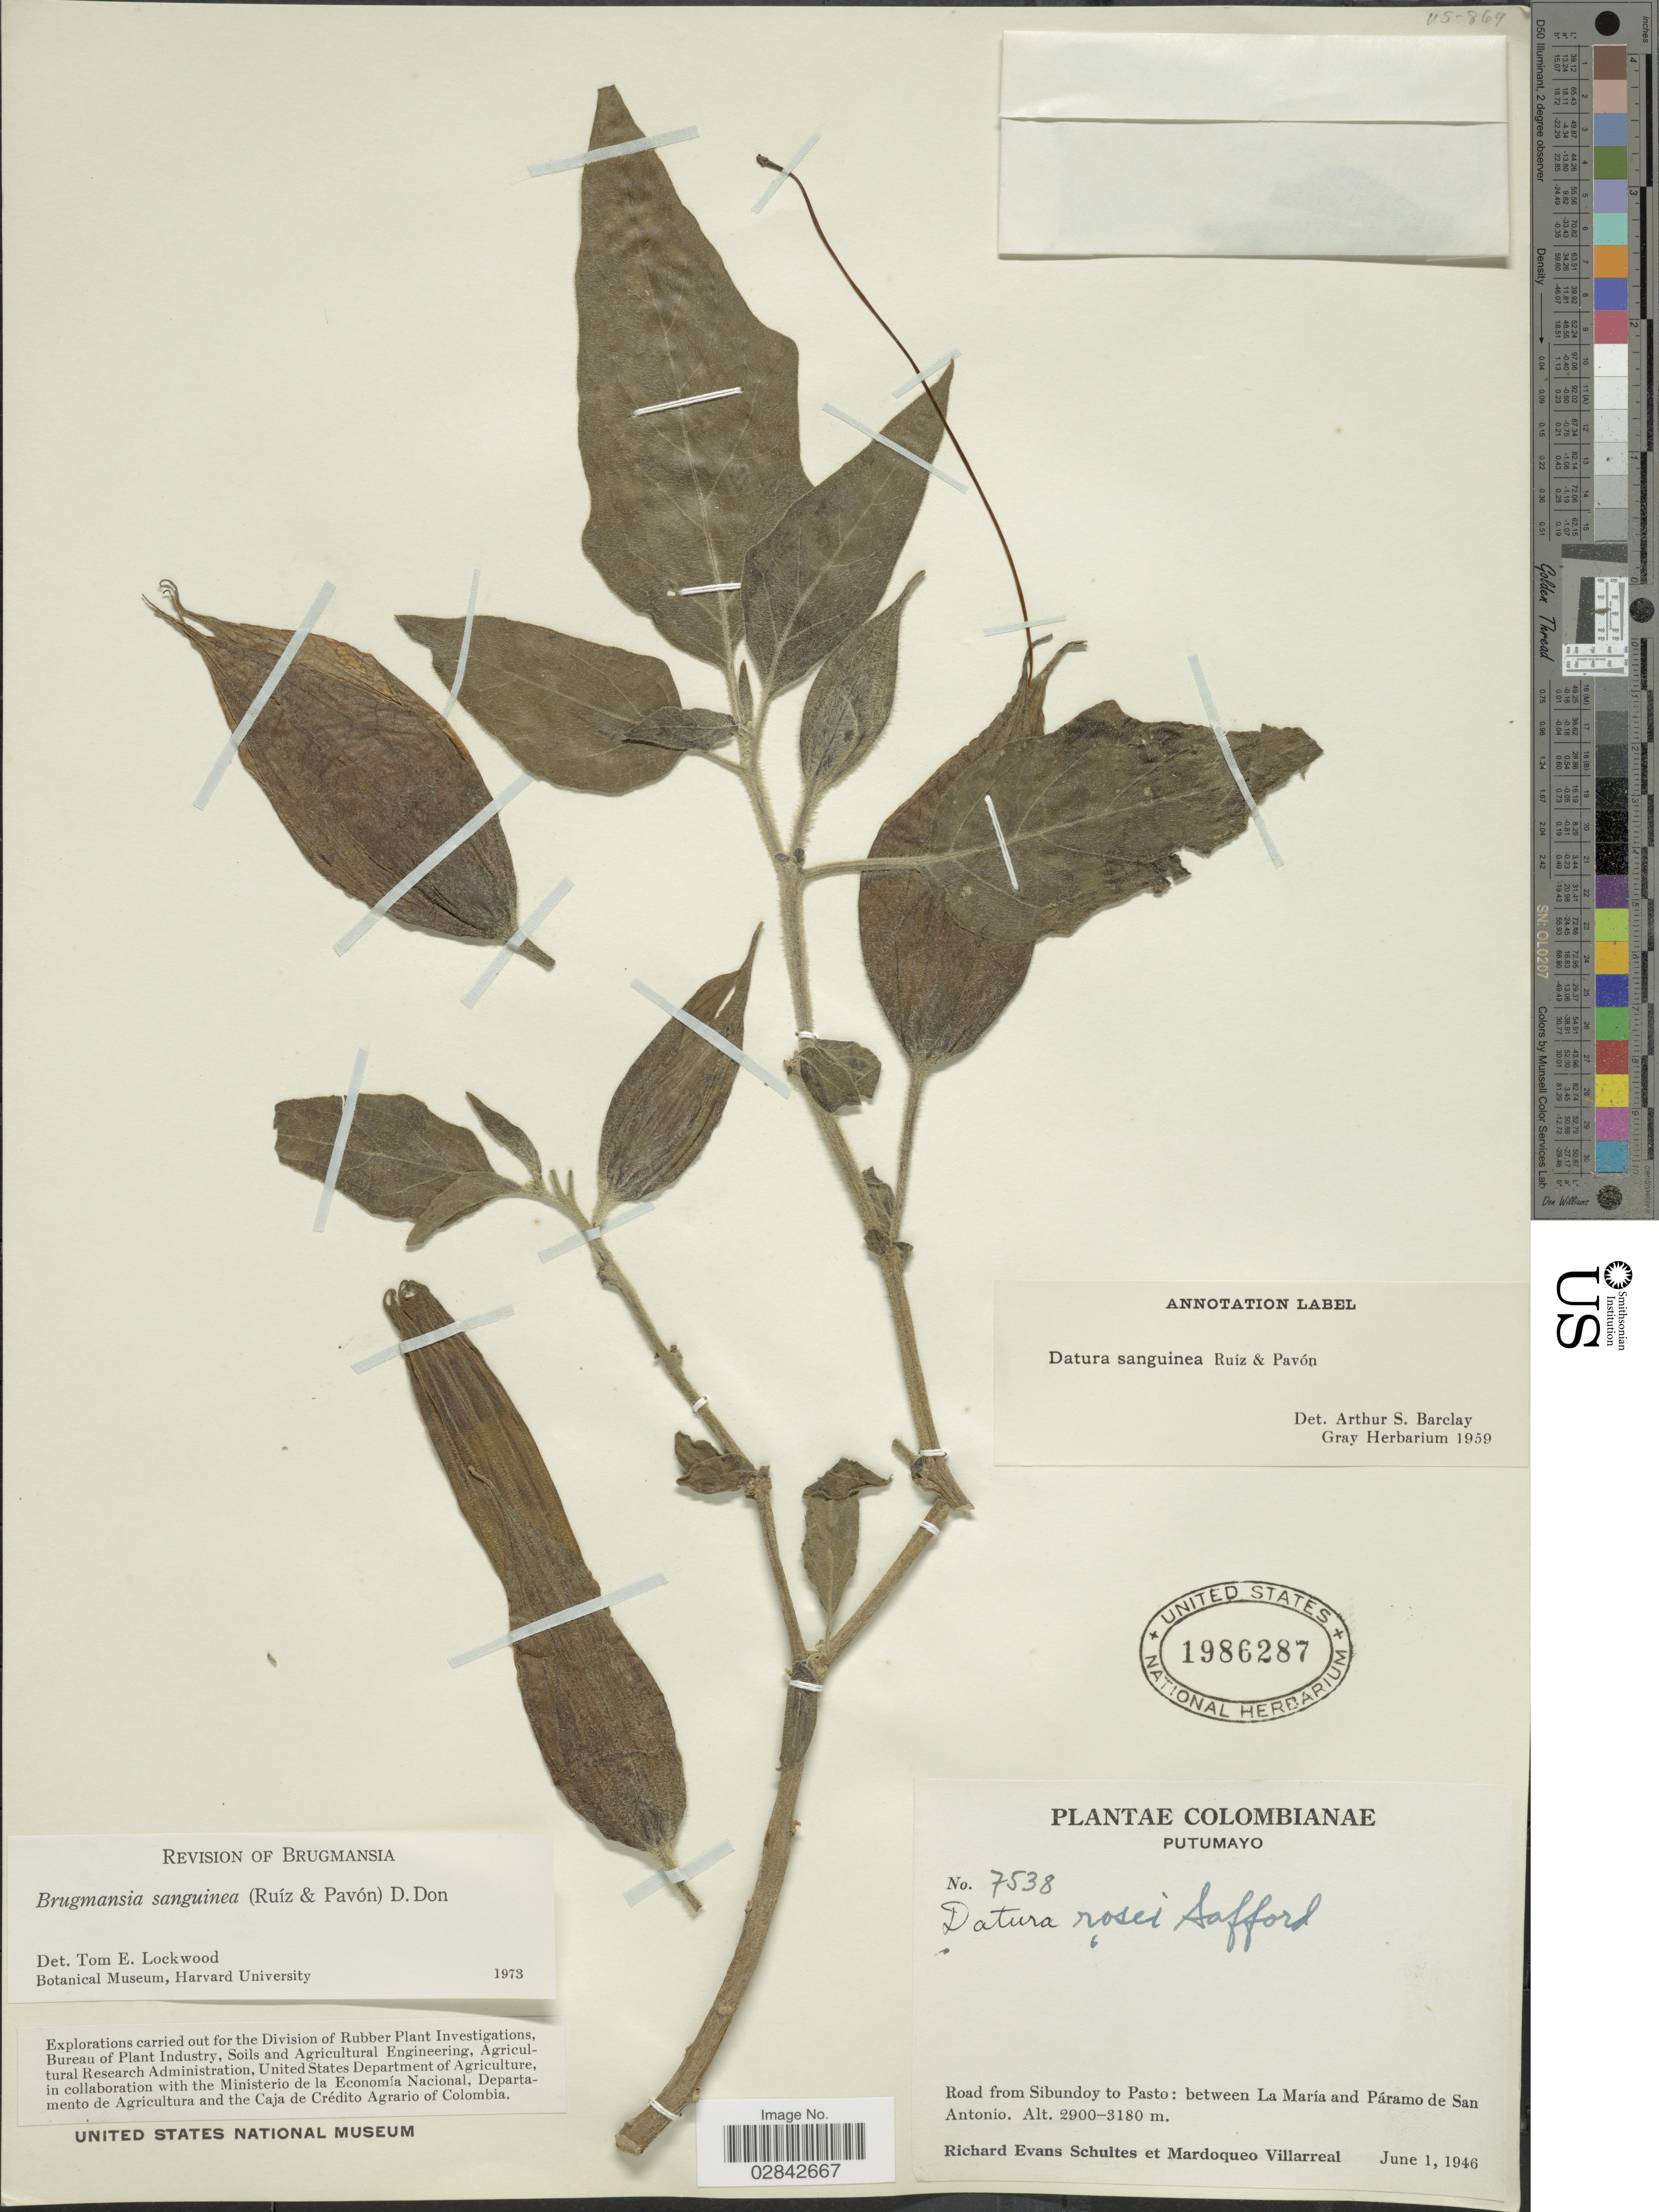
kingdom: Plantae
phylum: Tracheophyta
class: Magnoliopsida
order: Solanales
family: Solanaceae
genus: Brugmansia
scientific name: Brugmansia sanguinea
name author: (Ruiz & Pav.) D. Don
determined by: Lockwood, T. E.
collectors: R. E. Schultes & M. Villarreal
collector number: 7538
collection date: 1946-06-01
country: Colombia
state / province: Putumayo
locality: Road from Sibundoy to Pasto: between La María and Páramo de San Antonio.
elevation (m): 2900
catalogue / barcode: US 1986287